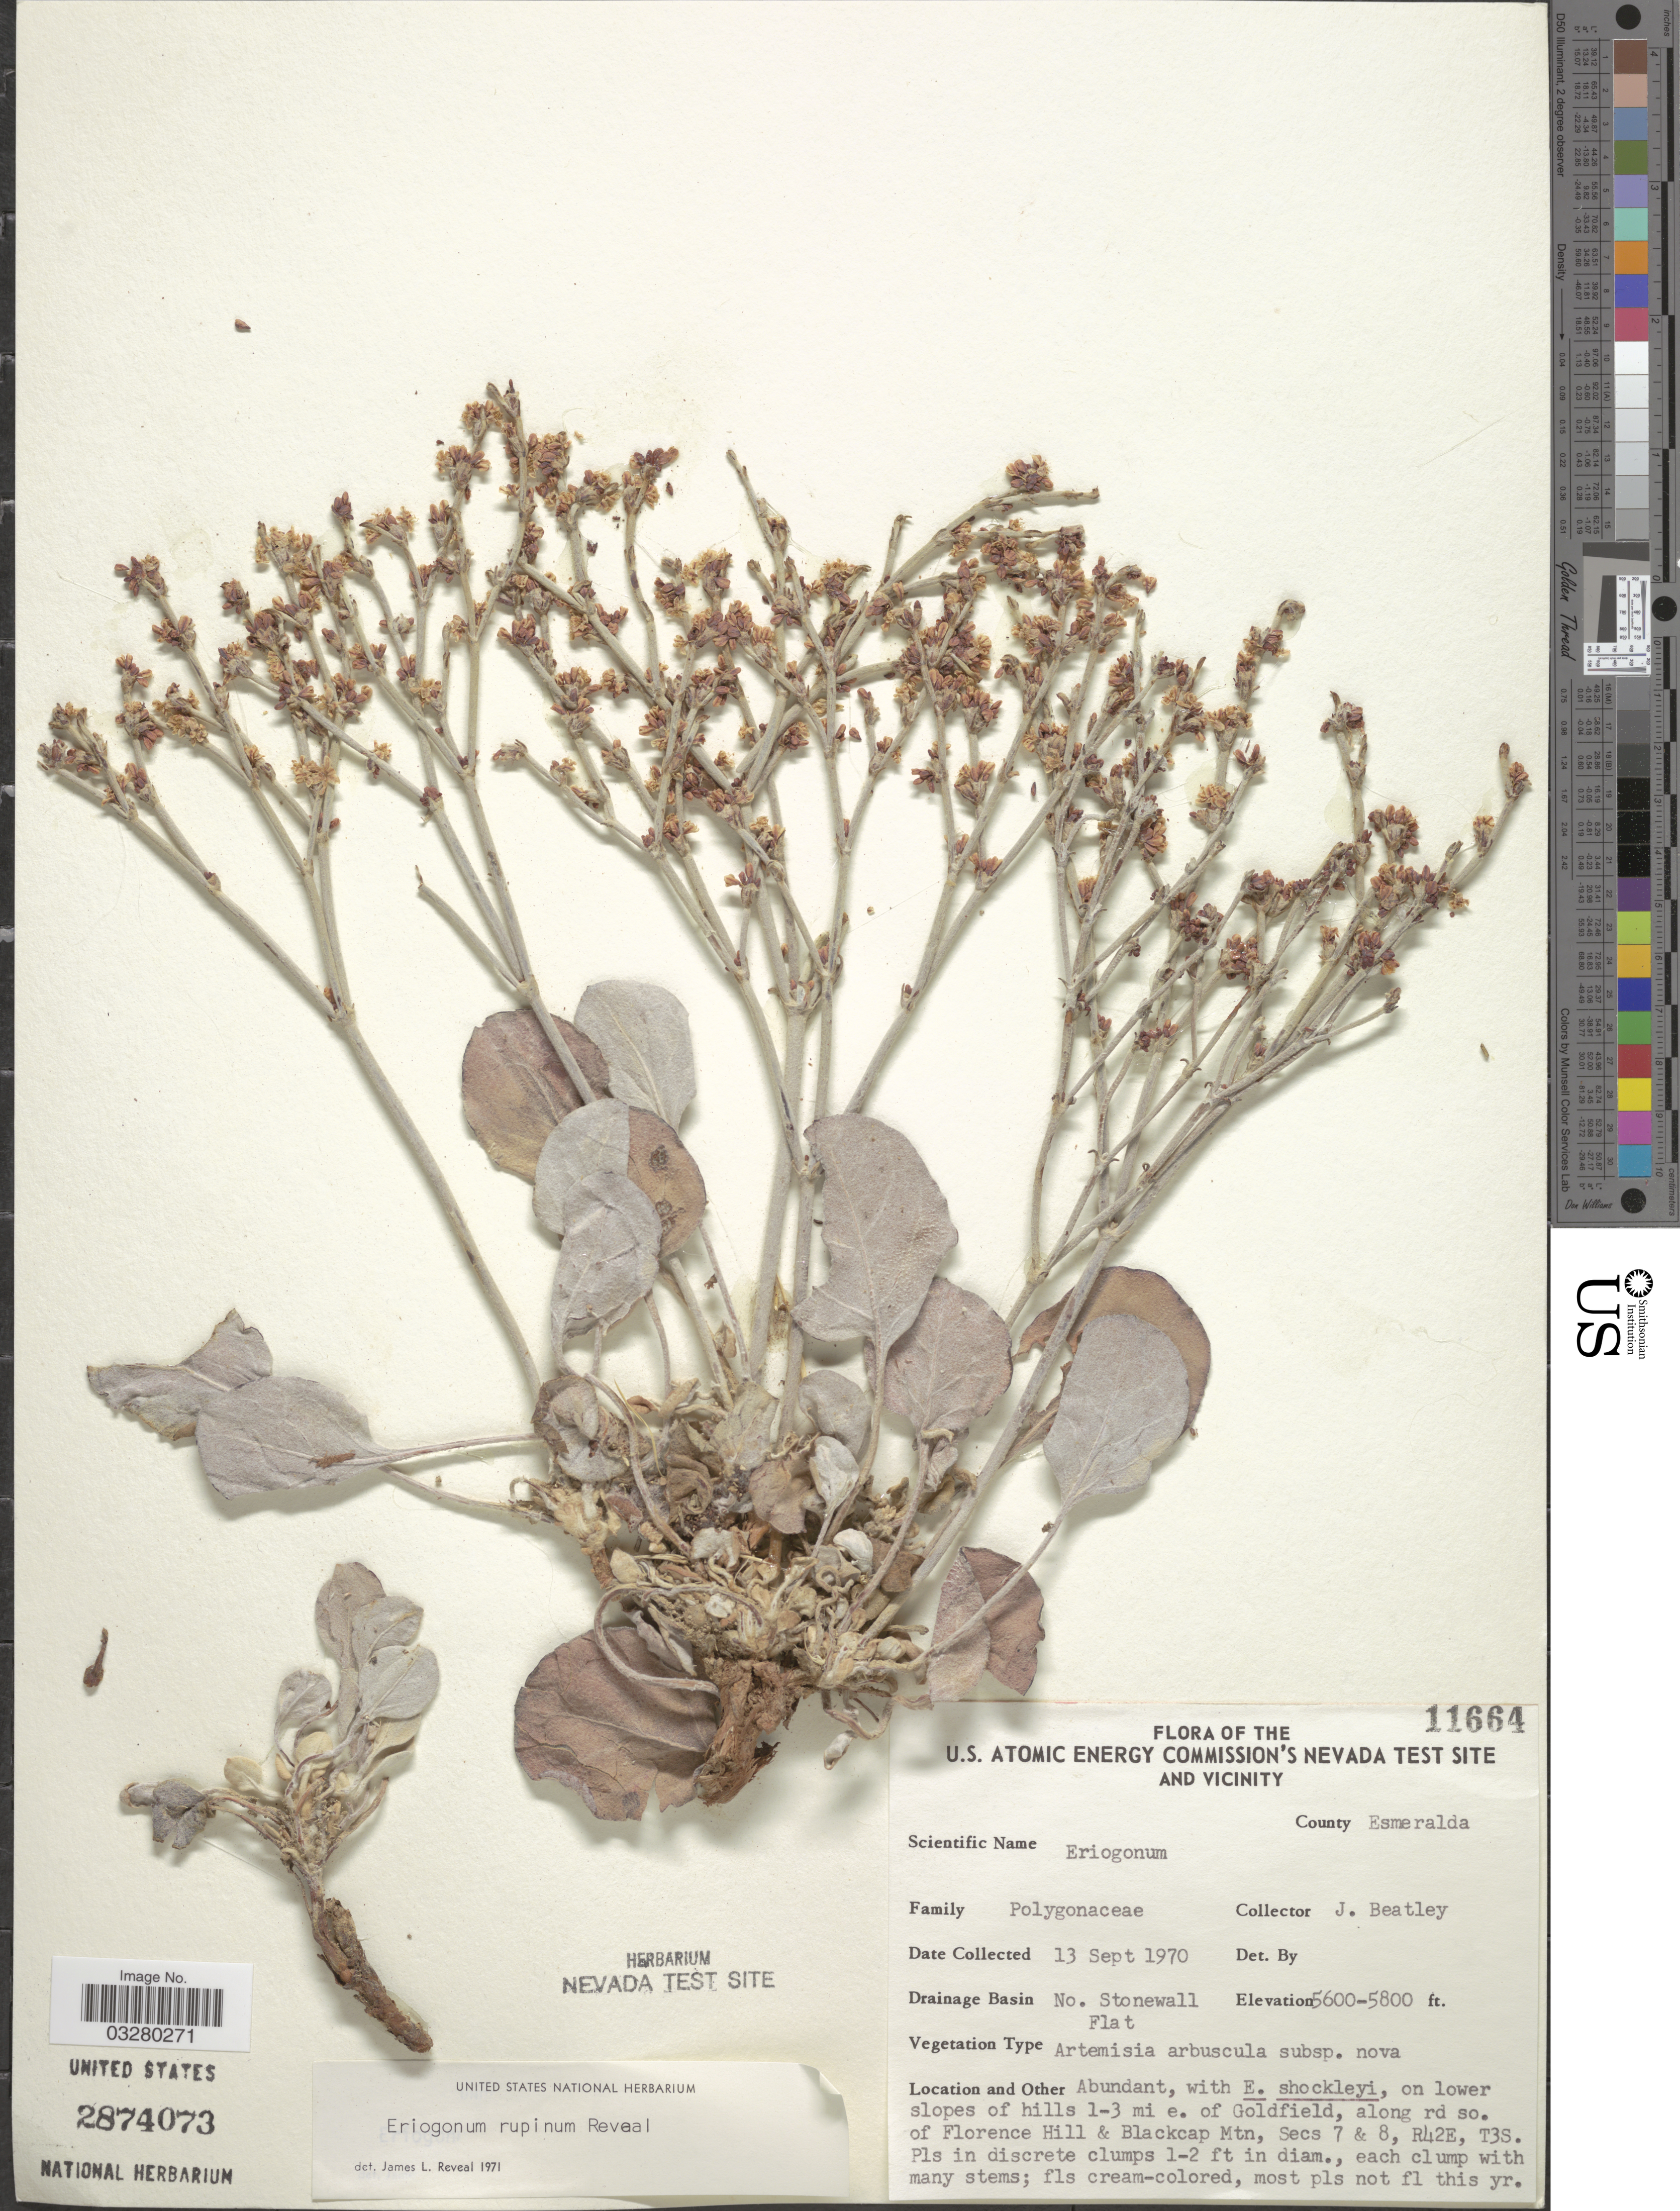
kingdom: Plantae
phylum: Tracheophyta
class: Magnoliopsida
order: Caryophyllales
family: Polygonaceae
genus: Eriogonum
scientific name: Eriogonum rupinum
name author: Reveal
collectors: J. C. Beatley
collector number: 11664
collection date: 1970-09-13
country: United States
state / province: Nevada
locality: U.S. Atomic Energy Commission's Nevada Test Site and Vicinity. County Esmeralda. Drainage Basin No. Stonewall Flat. On lower slopes of hills 1-3 mi e. of Goldfield, along rd so. of Florence Hill & Blackcap Mtn, Secs 7 & 8, R42E, T3S.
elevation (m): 1707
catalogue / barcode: US 2874073